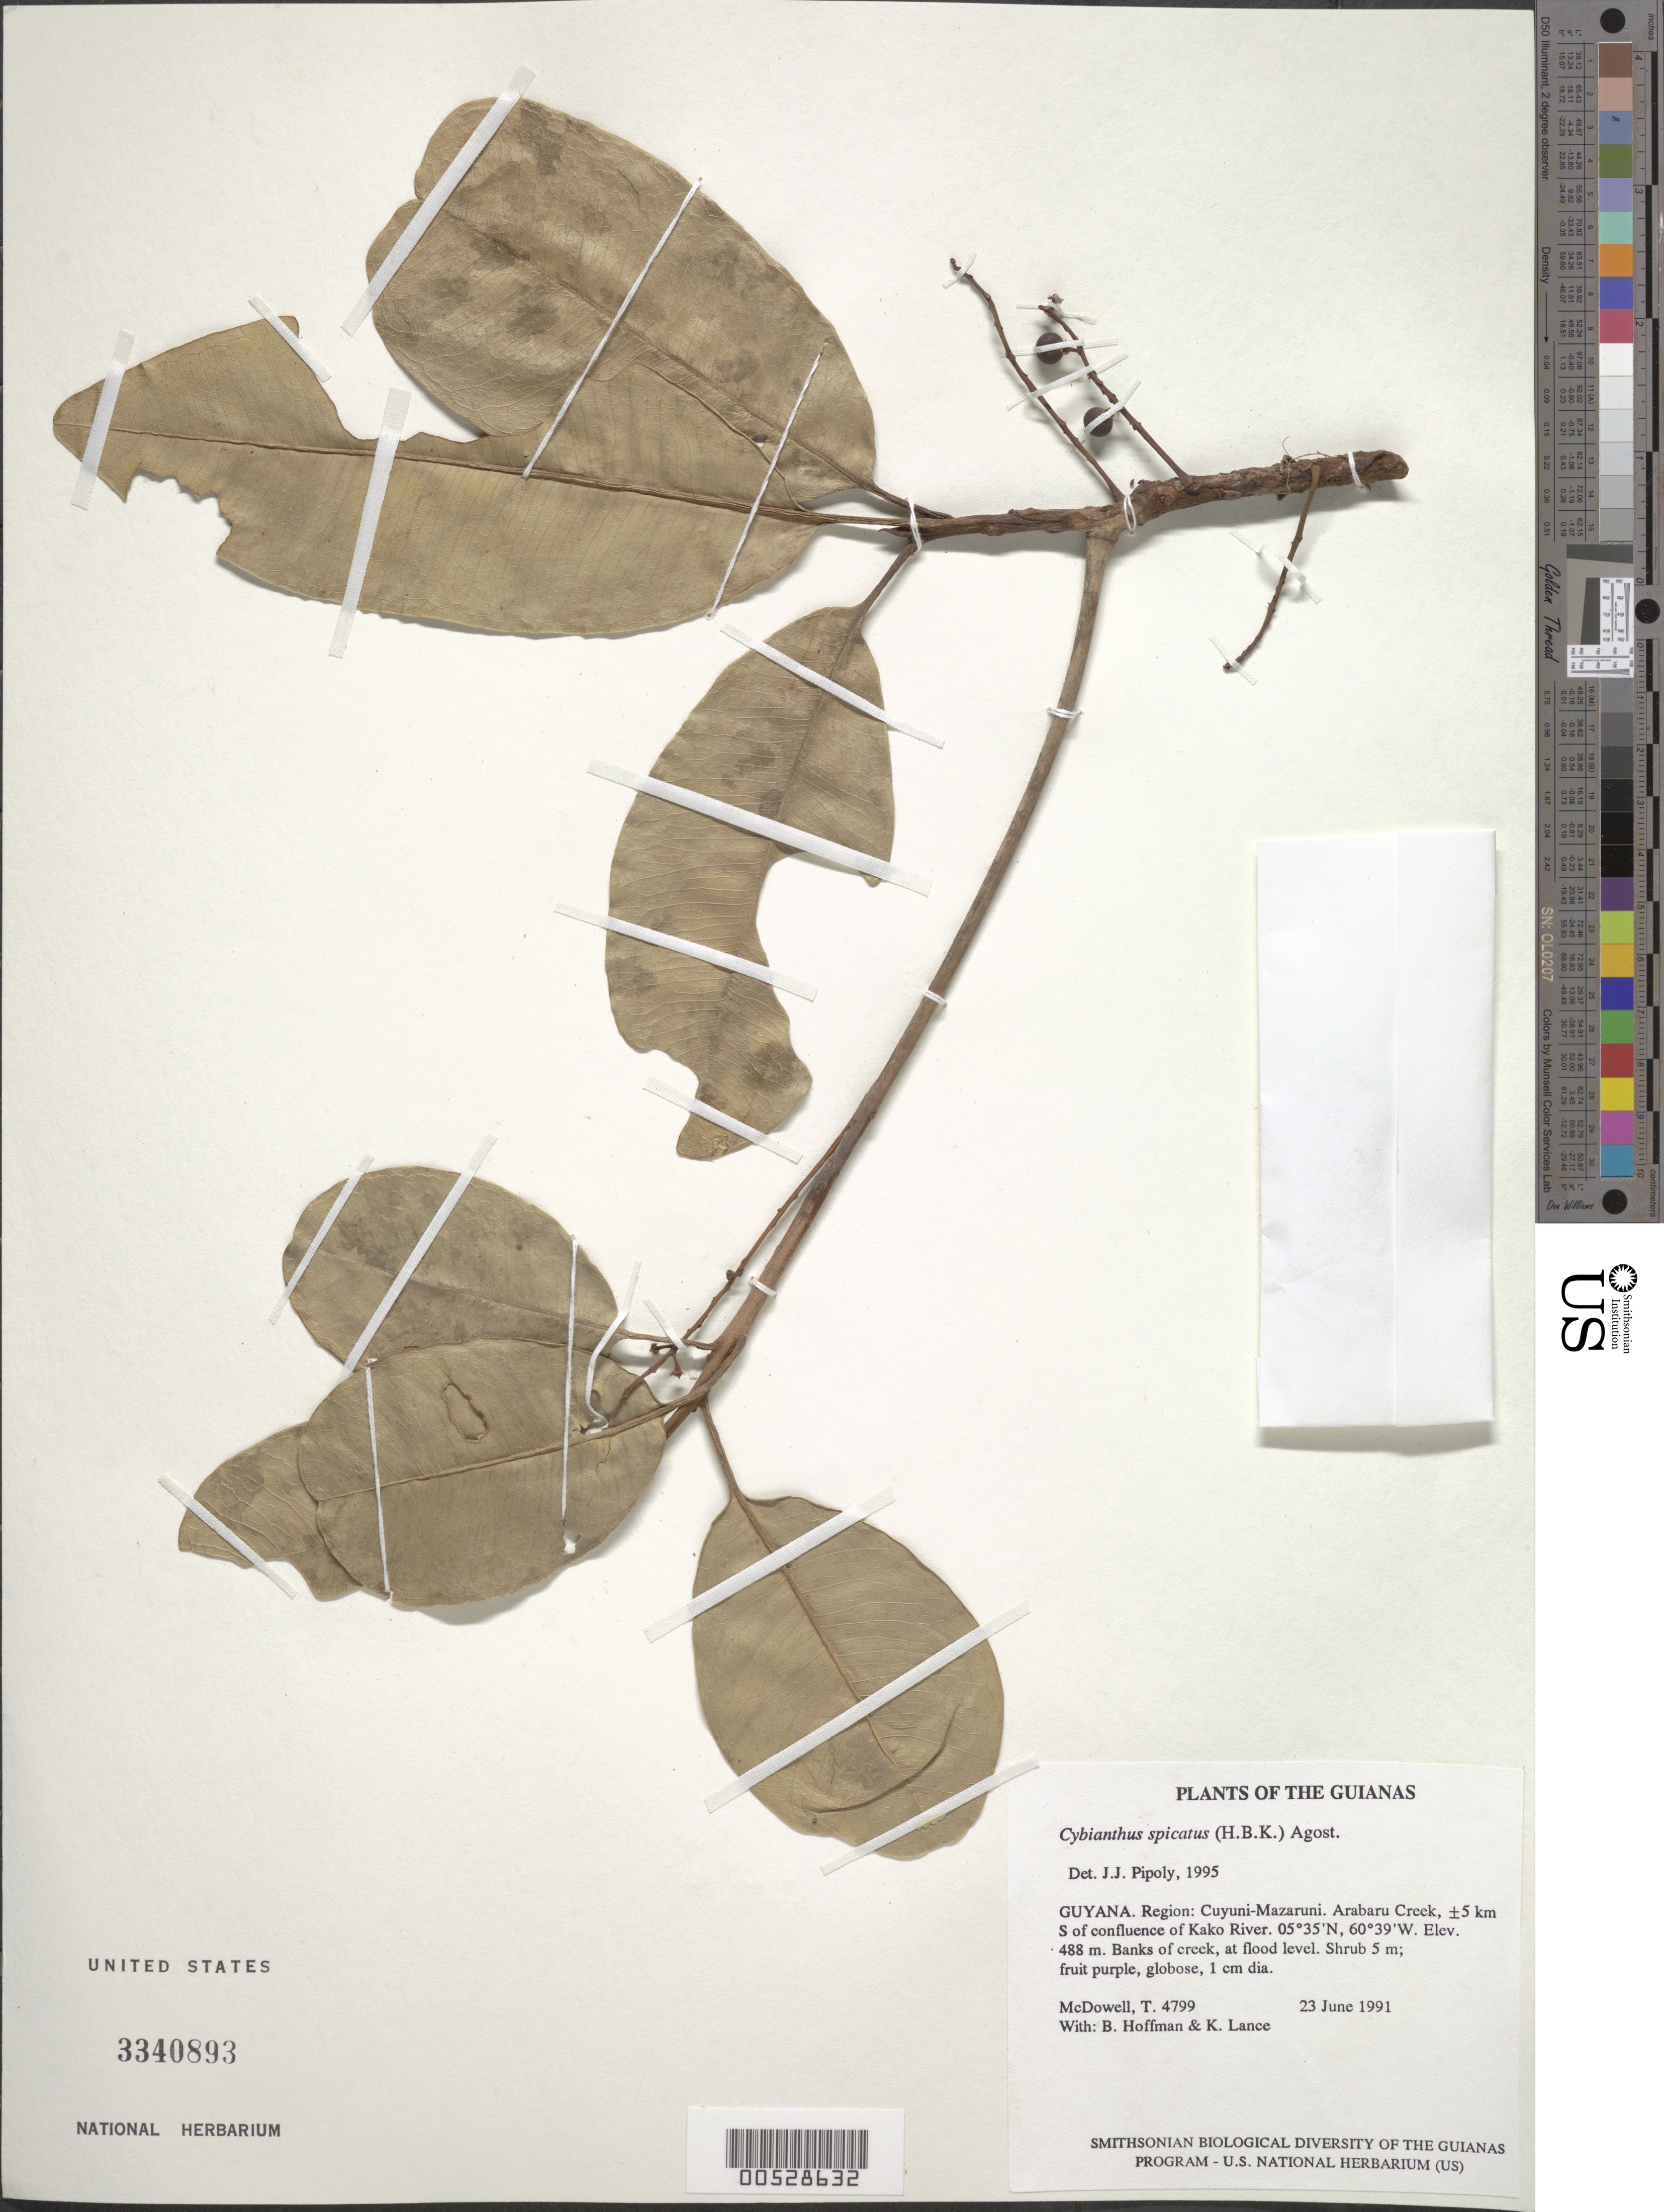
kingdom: Plantae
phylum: Tracheophyta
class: Magnoliopsida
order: Ericales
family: Primulaceae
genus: Cybianthus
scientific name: Cybianthus spicatus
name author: (Kunth) G. Agostini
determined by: Pipoly, J. J., III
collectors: T. McDowell, B. Hoffman & K. Lance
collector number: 4799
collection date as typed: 23 June 1991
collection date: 1991-06-23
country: Guyana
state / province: Cuyuni-Mazaruni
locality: Arabaru Creek, ±5 km S of confluence of Kako River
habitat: Banks of creek, at flood level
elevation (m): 488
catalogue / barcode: US 3340893